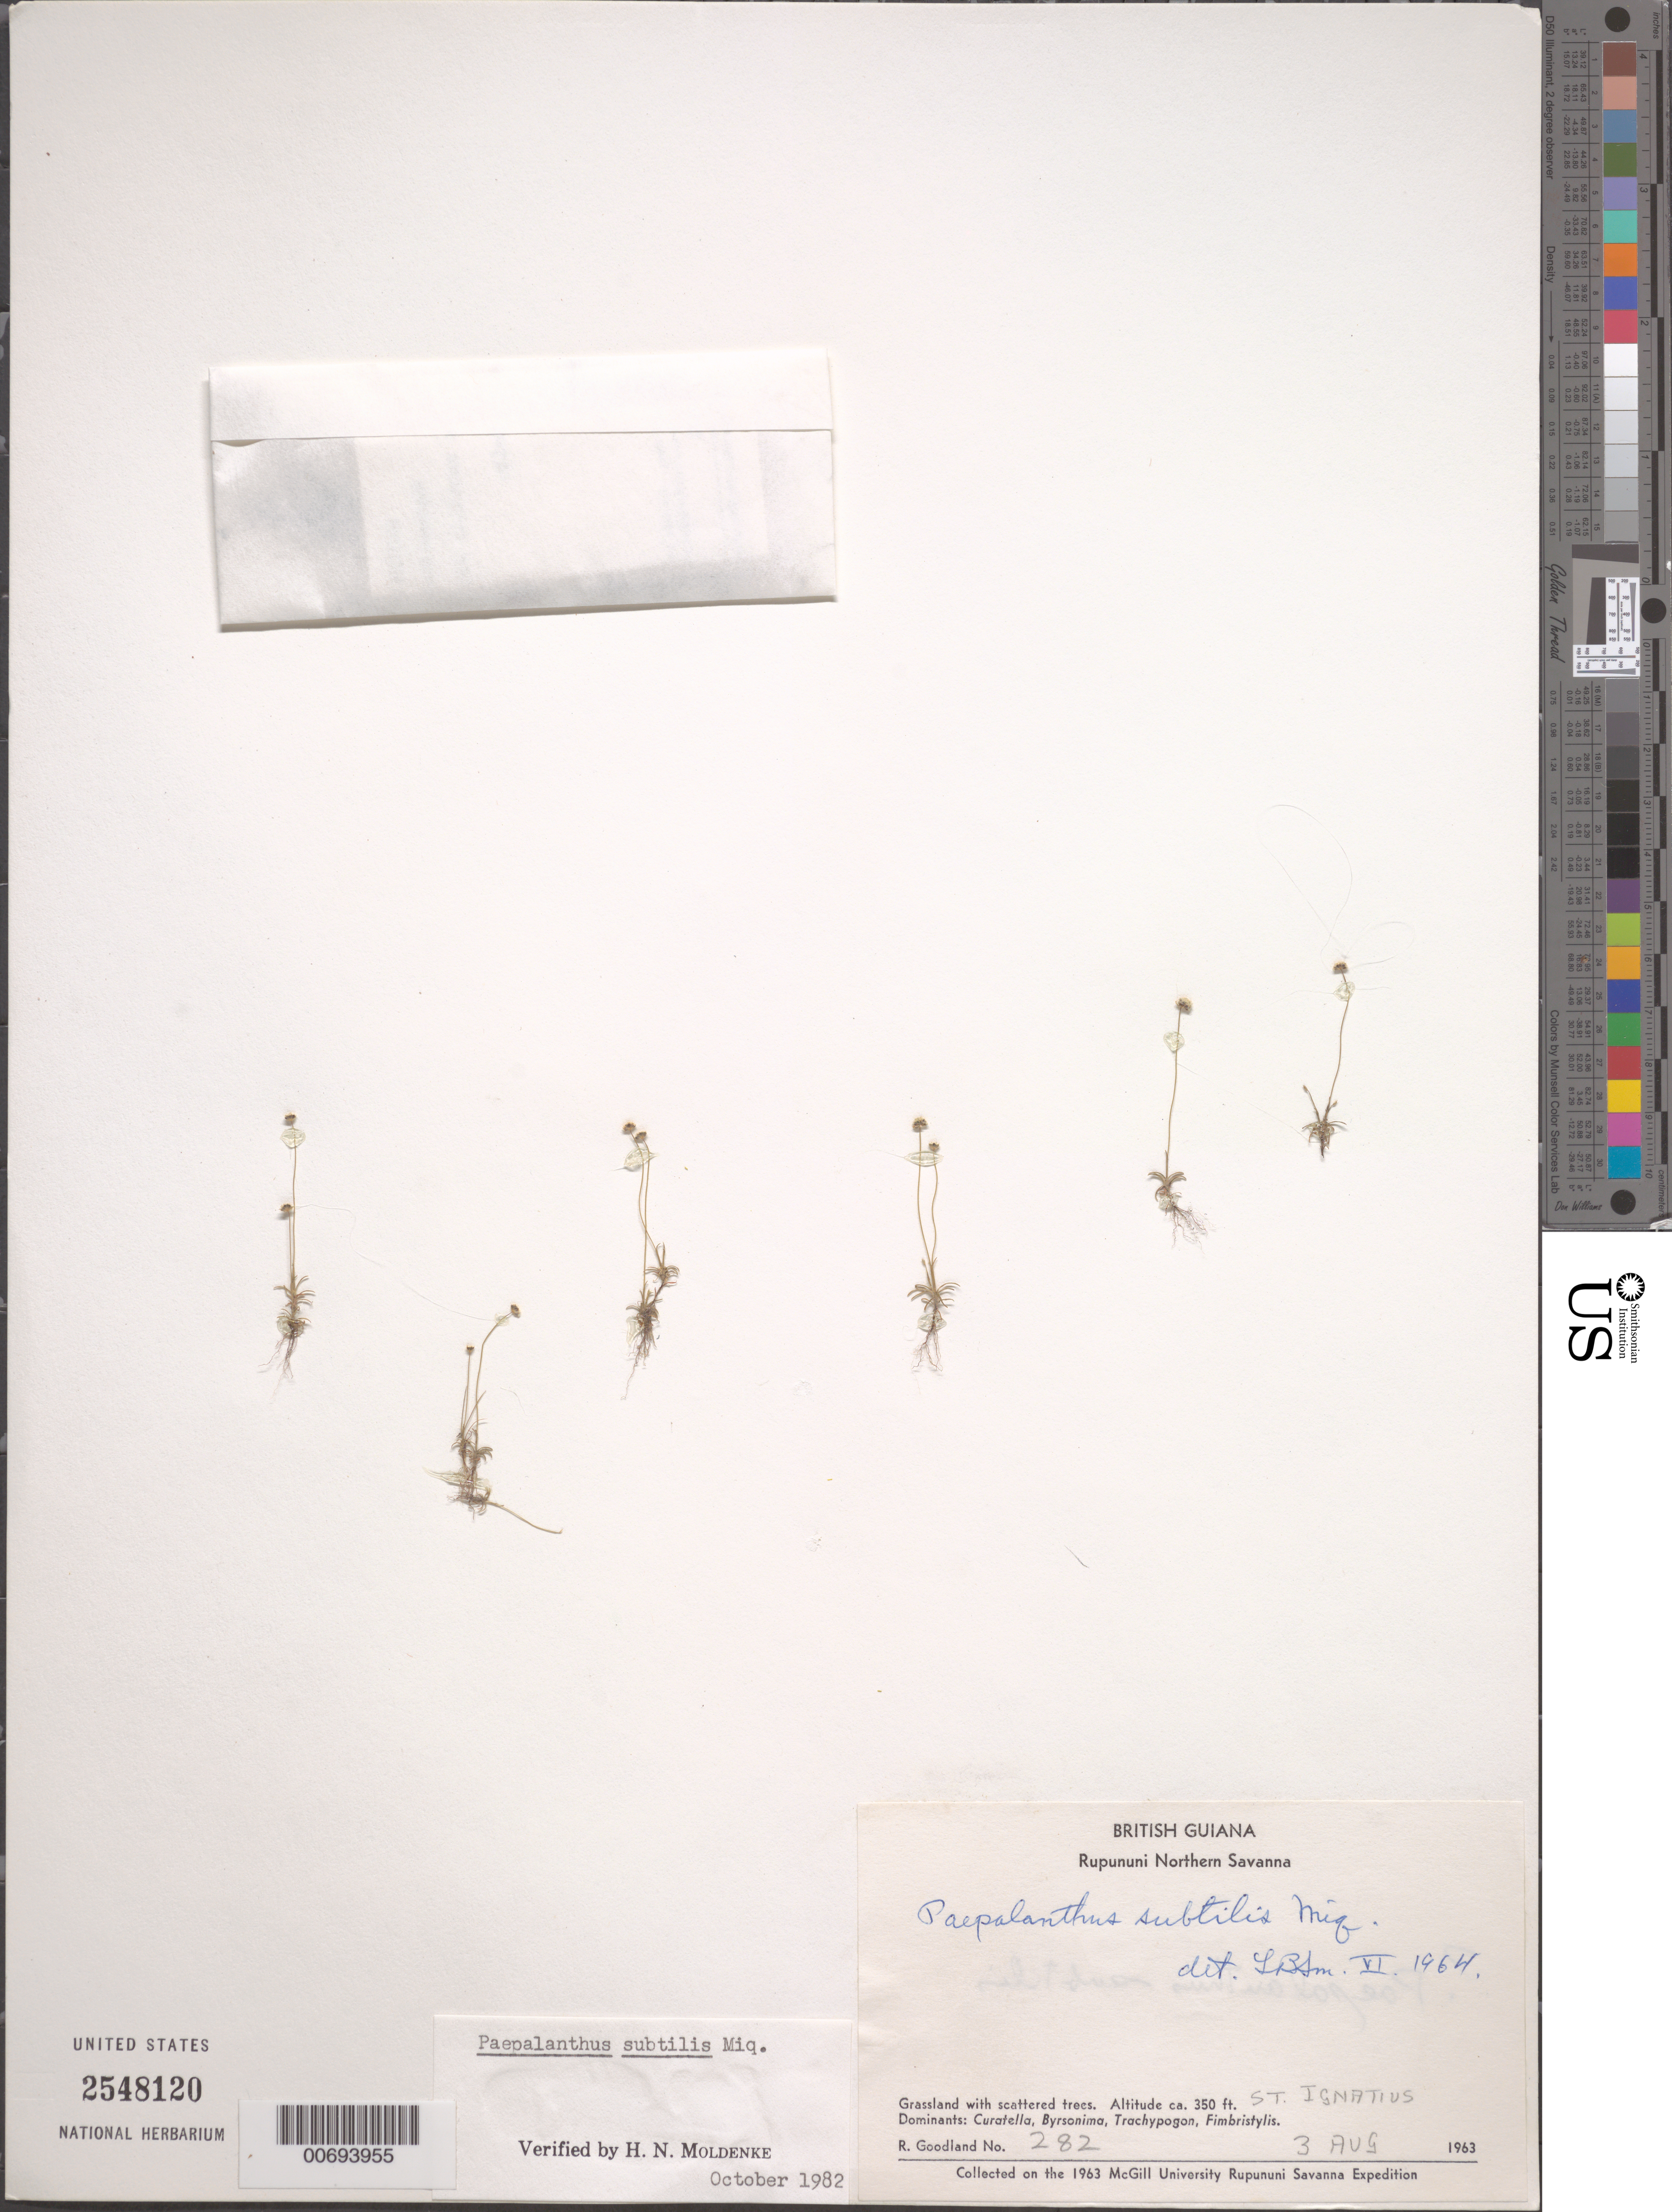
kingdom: Plantae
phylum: Tracheophyta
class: Liliopsida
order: Poales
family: Eriocaulaceae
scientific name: Giuliettia subtilis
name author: (Miq.) Andrino & Sano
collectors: R. Goodland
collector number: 282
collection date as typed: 3-Aug-63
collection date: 1963-08-03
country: Guyana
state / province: U. Takutu-U. Essequibo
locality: Rupununi Northern Savanna, St. Ignatius, 2 mi. S of; near Takutu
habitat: Grassland with scattered trees. Dominants: Curatella, Byrsonima, Trachypogon, Fimbristylis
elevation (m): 107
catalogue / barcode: US 2548120